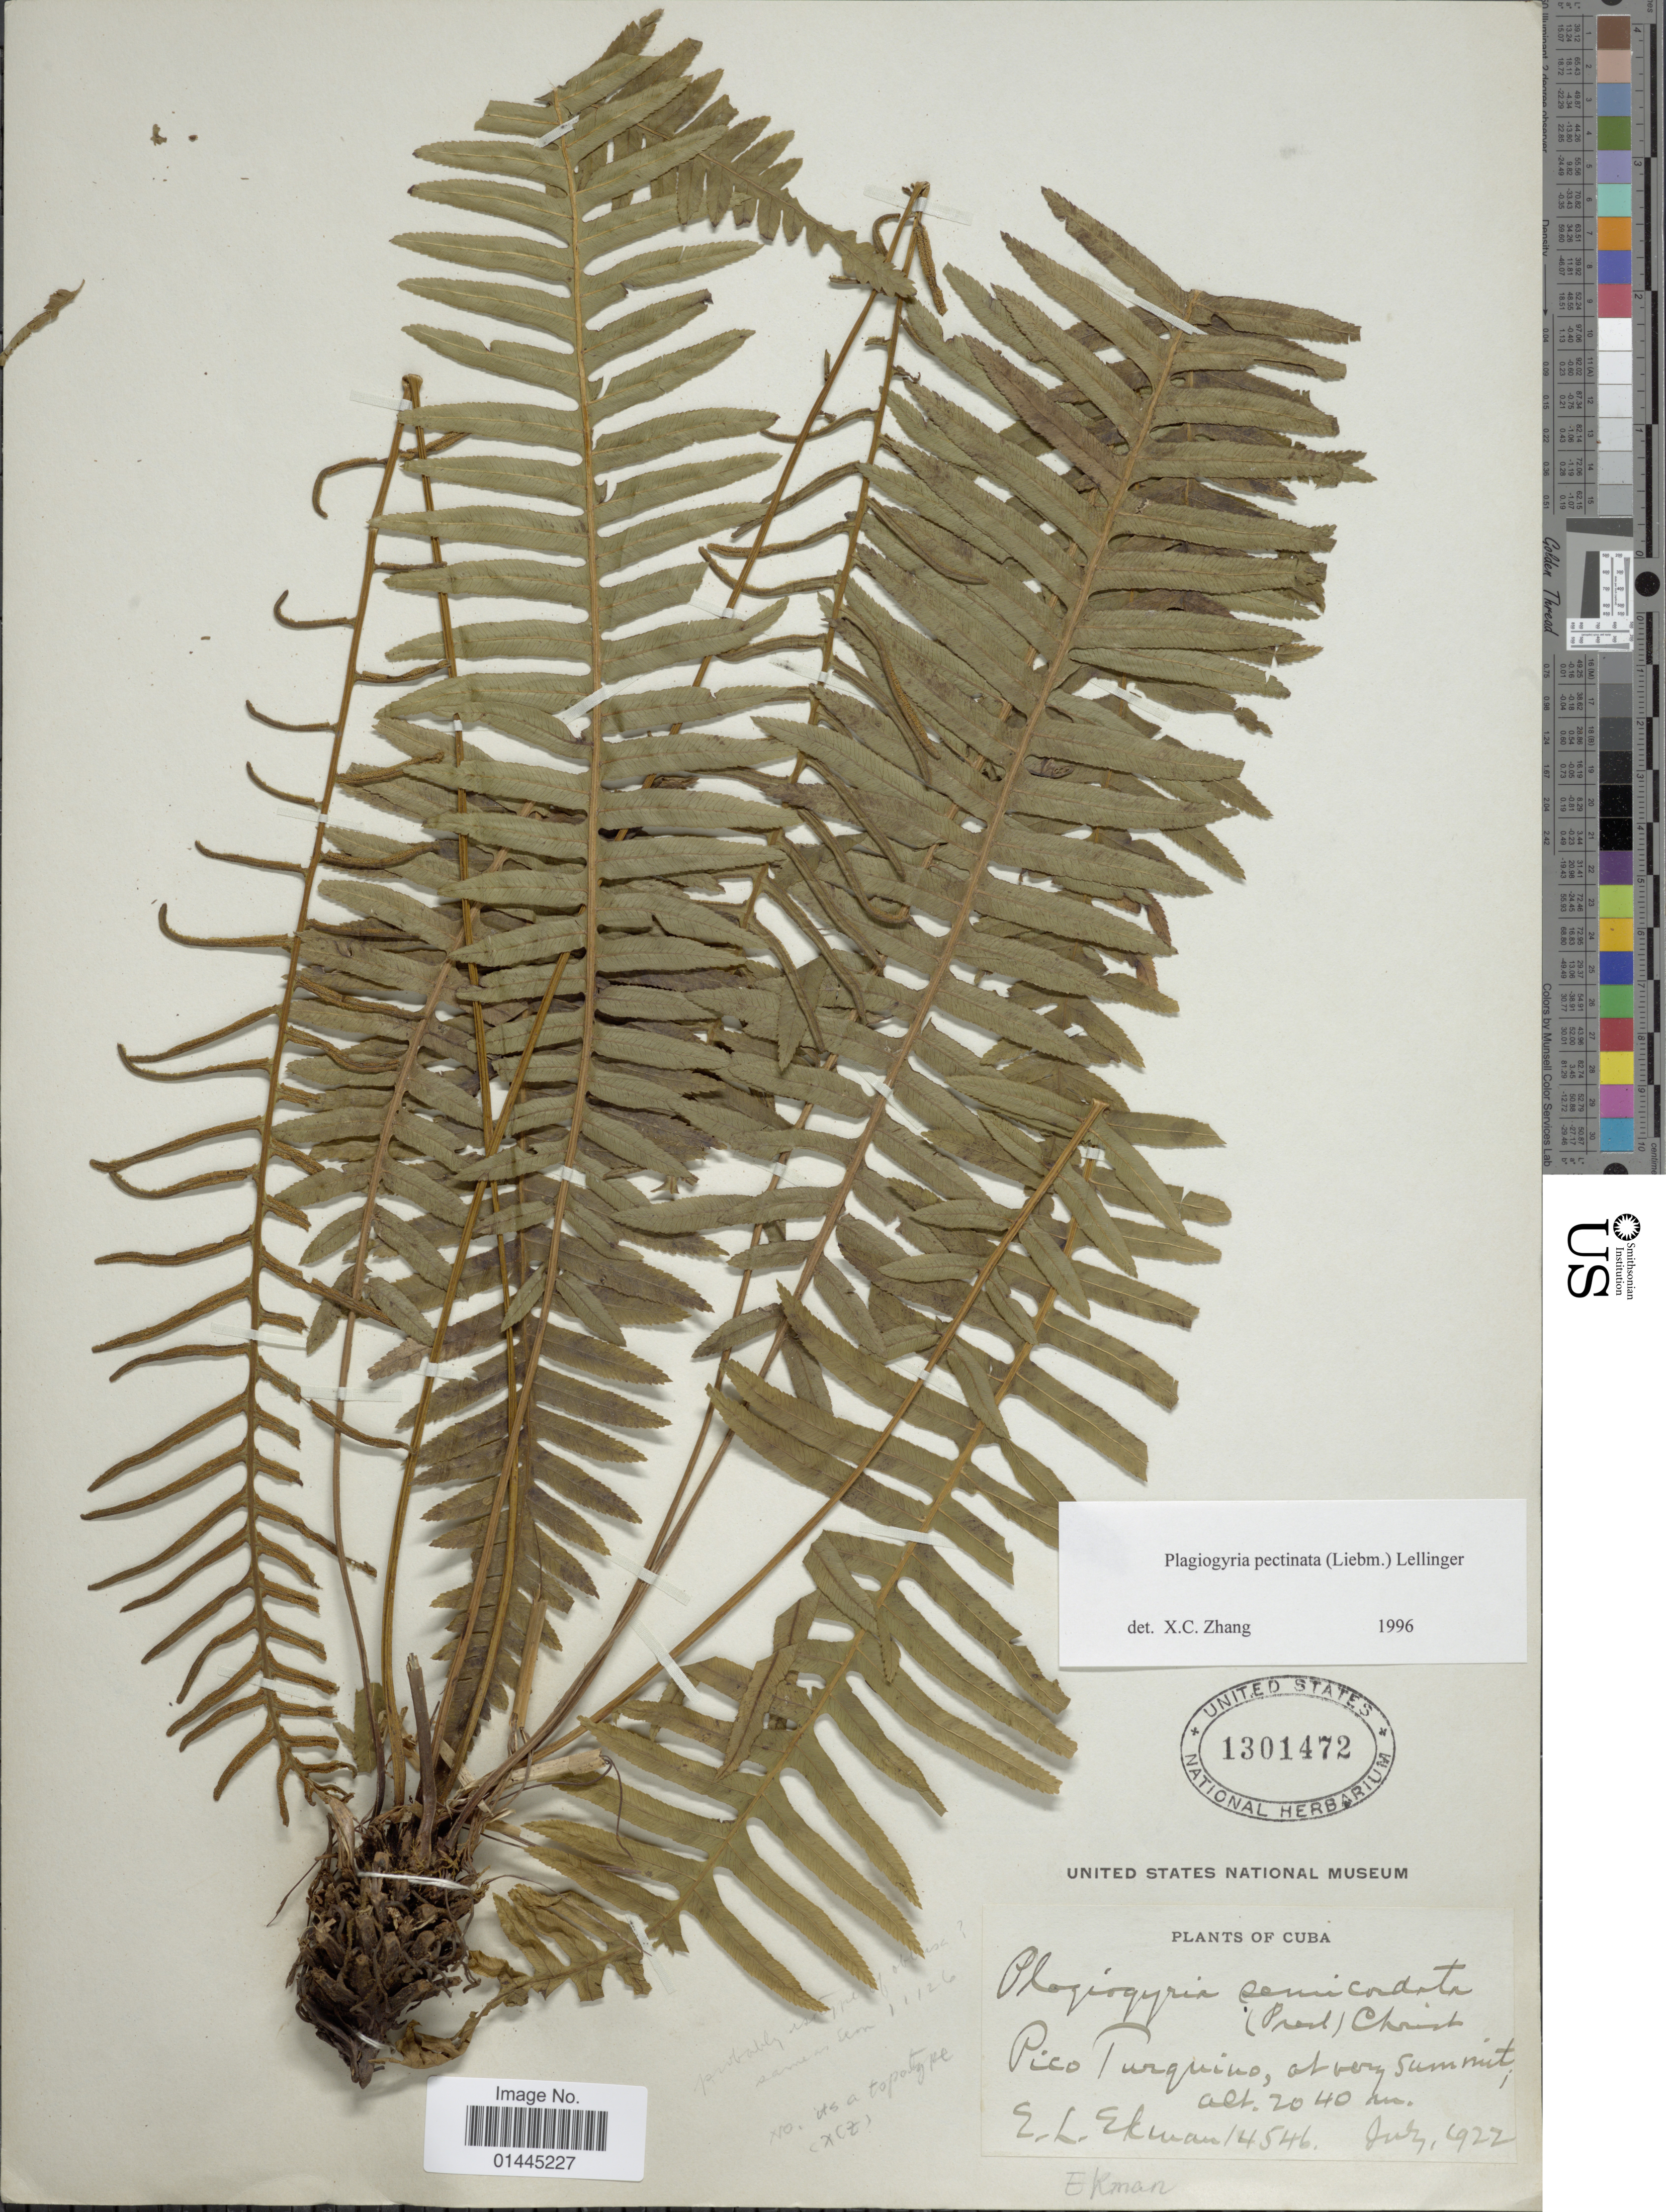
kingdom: Plantae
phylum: Tracheophyta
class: Polypodiopsida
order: Cyatheales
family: Plagiogyriaceae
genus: Plagiogyria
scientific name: Plagiogyria semicordata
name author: (C. Presl) Christ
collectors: E. L. Ekman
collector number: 14546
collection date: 1922-07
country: Cuba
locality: Pico Turquino.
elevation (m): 2040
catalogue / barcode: US 1301472